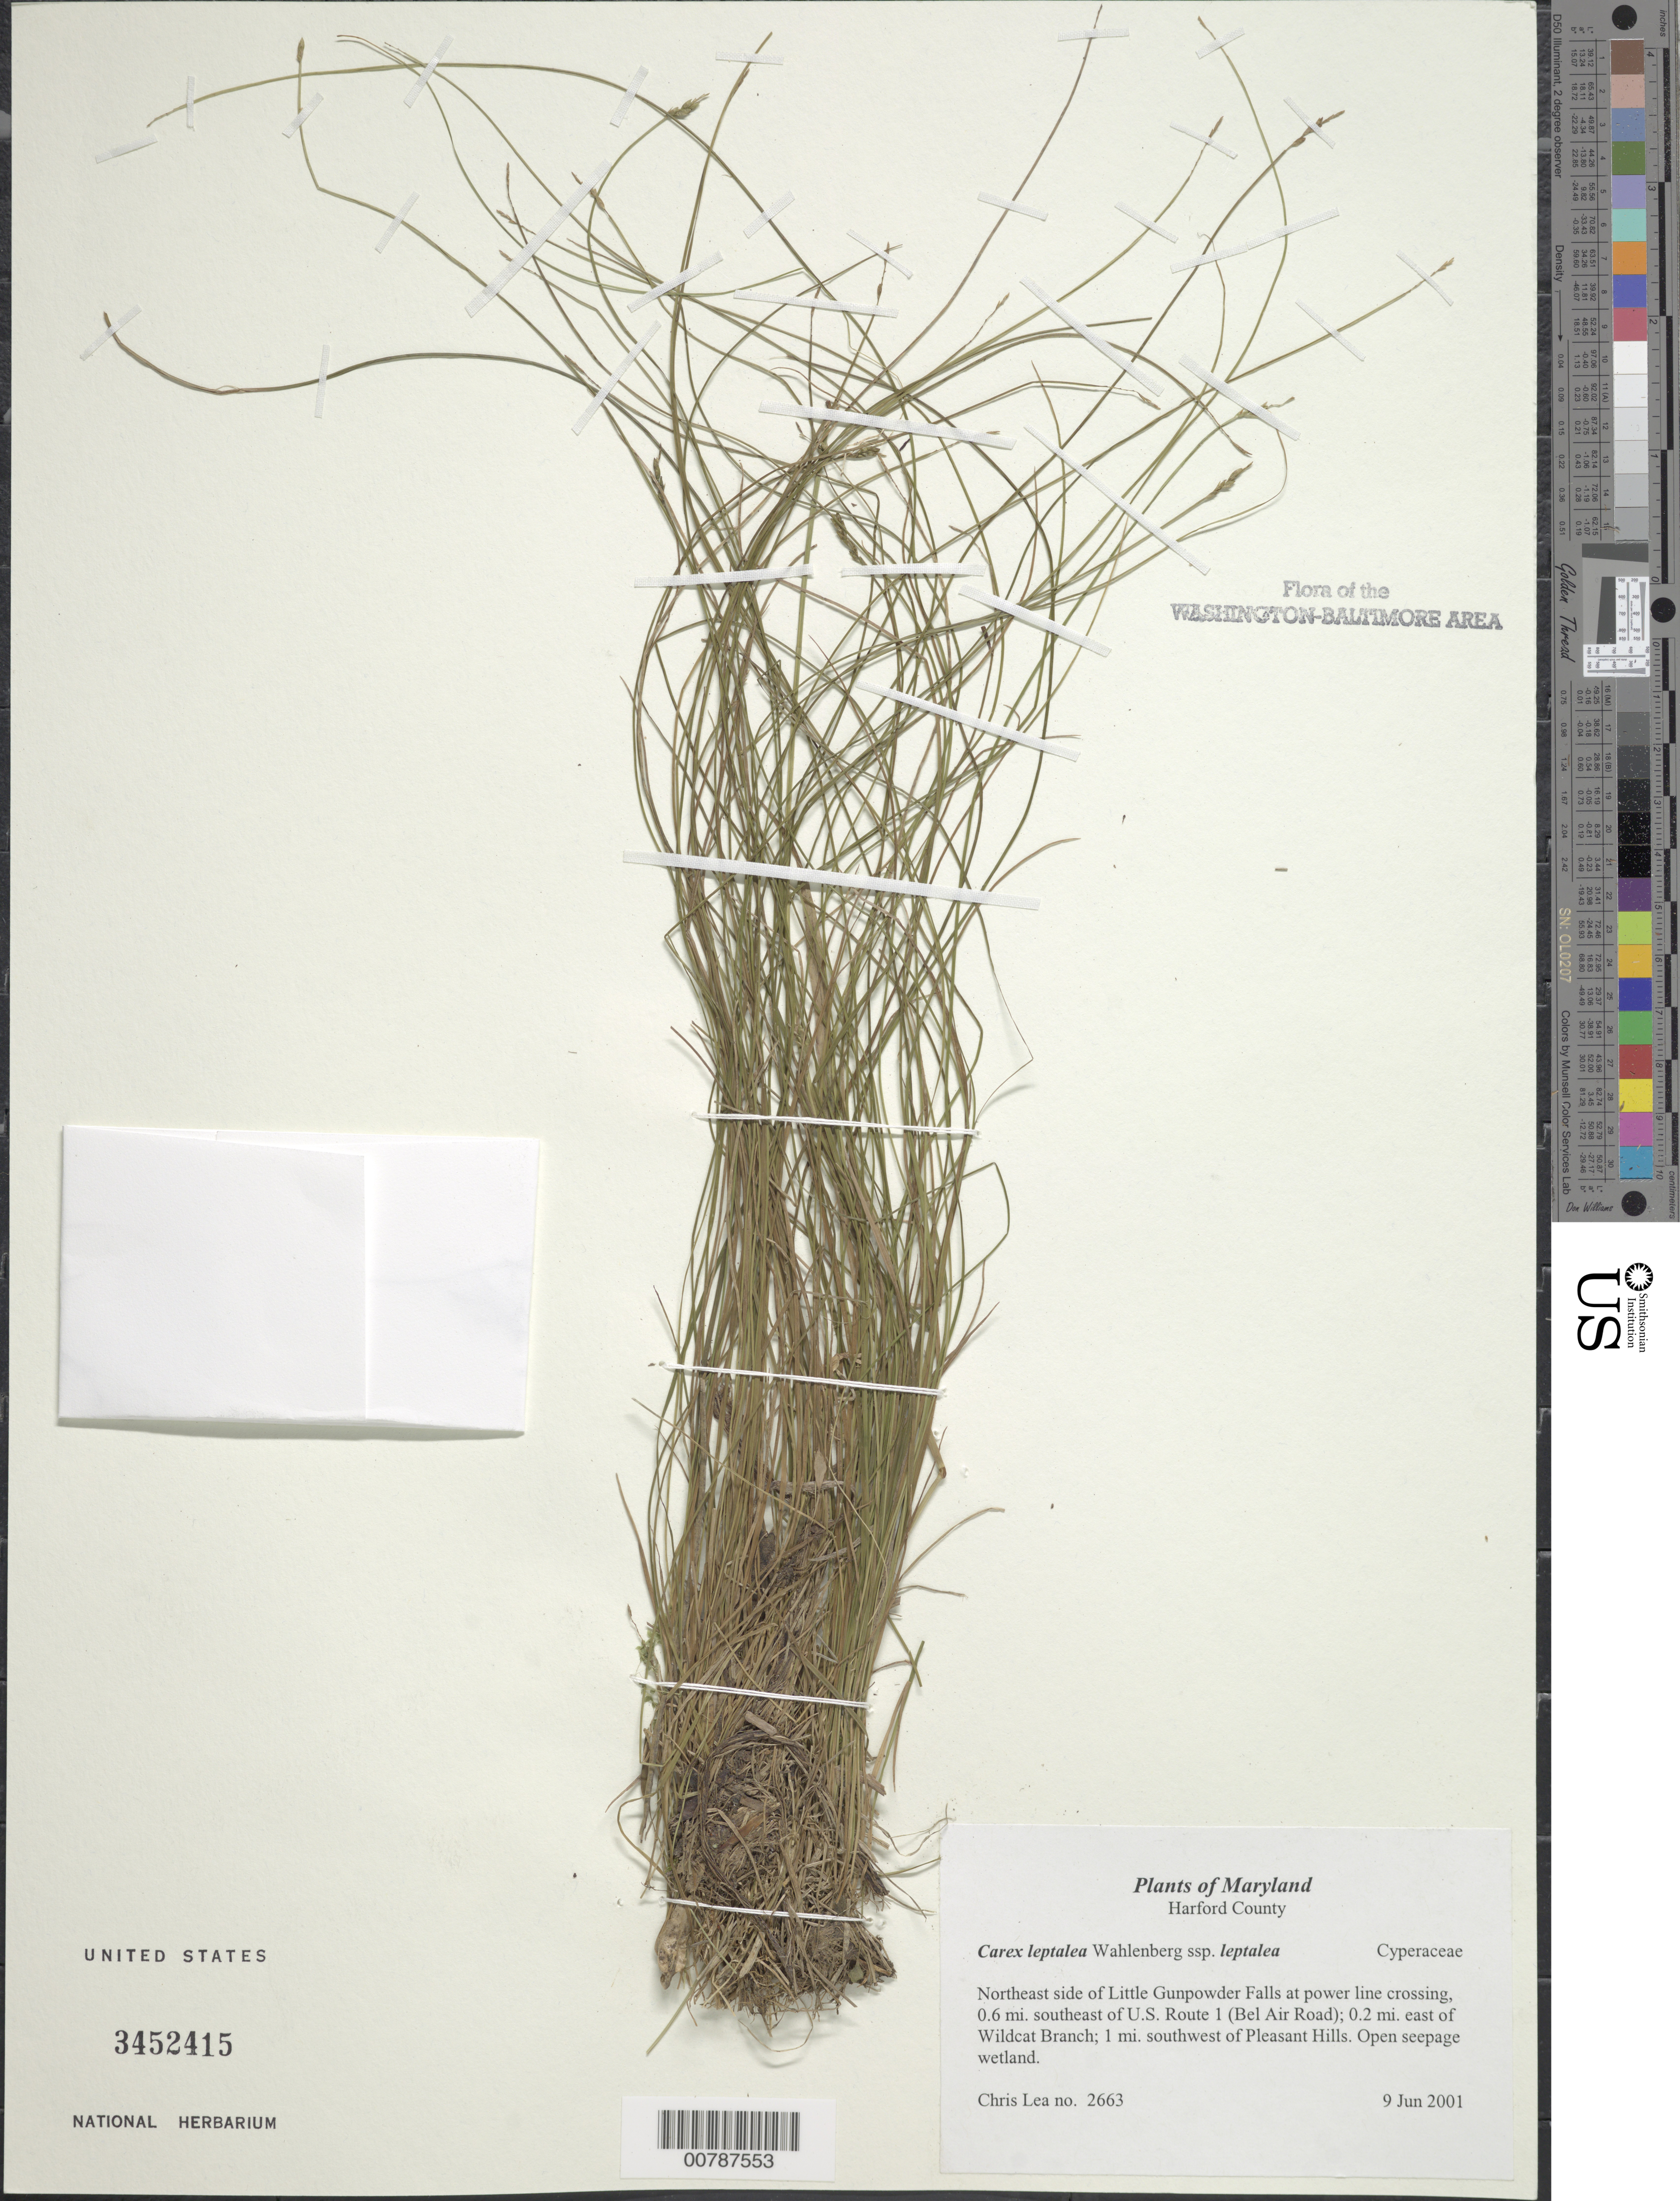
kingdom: Plantae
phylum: Tracheophyta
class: Liliopsida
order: Poales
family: Cyperaceae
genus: Carex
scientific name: Carex leptalea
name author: Wahlenb.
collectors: C. Lea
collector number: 2663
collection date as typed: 9 Jun 2001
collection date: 2001-06-09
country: United States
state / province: Maryland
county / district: Harford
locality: Northeast side of Little Gunpowder Falls at power line crossing, 0.6 mi. southeast of U.S. Route 1 (Bel Air Road); 0.2 mi. east of Wildcat Branch.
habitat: Open seepage wetland.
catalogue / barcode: US 3452415